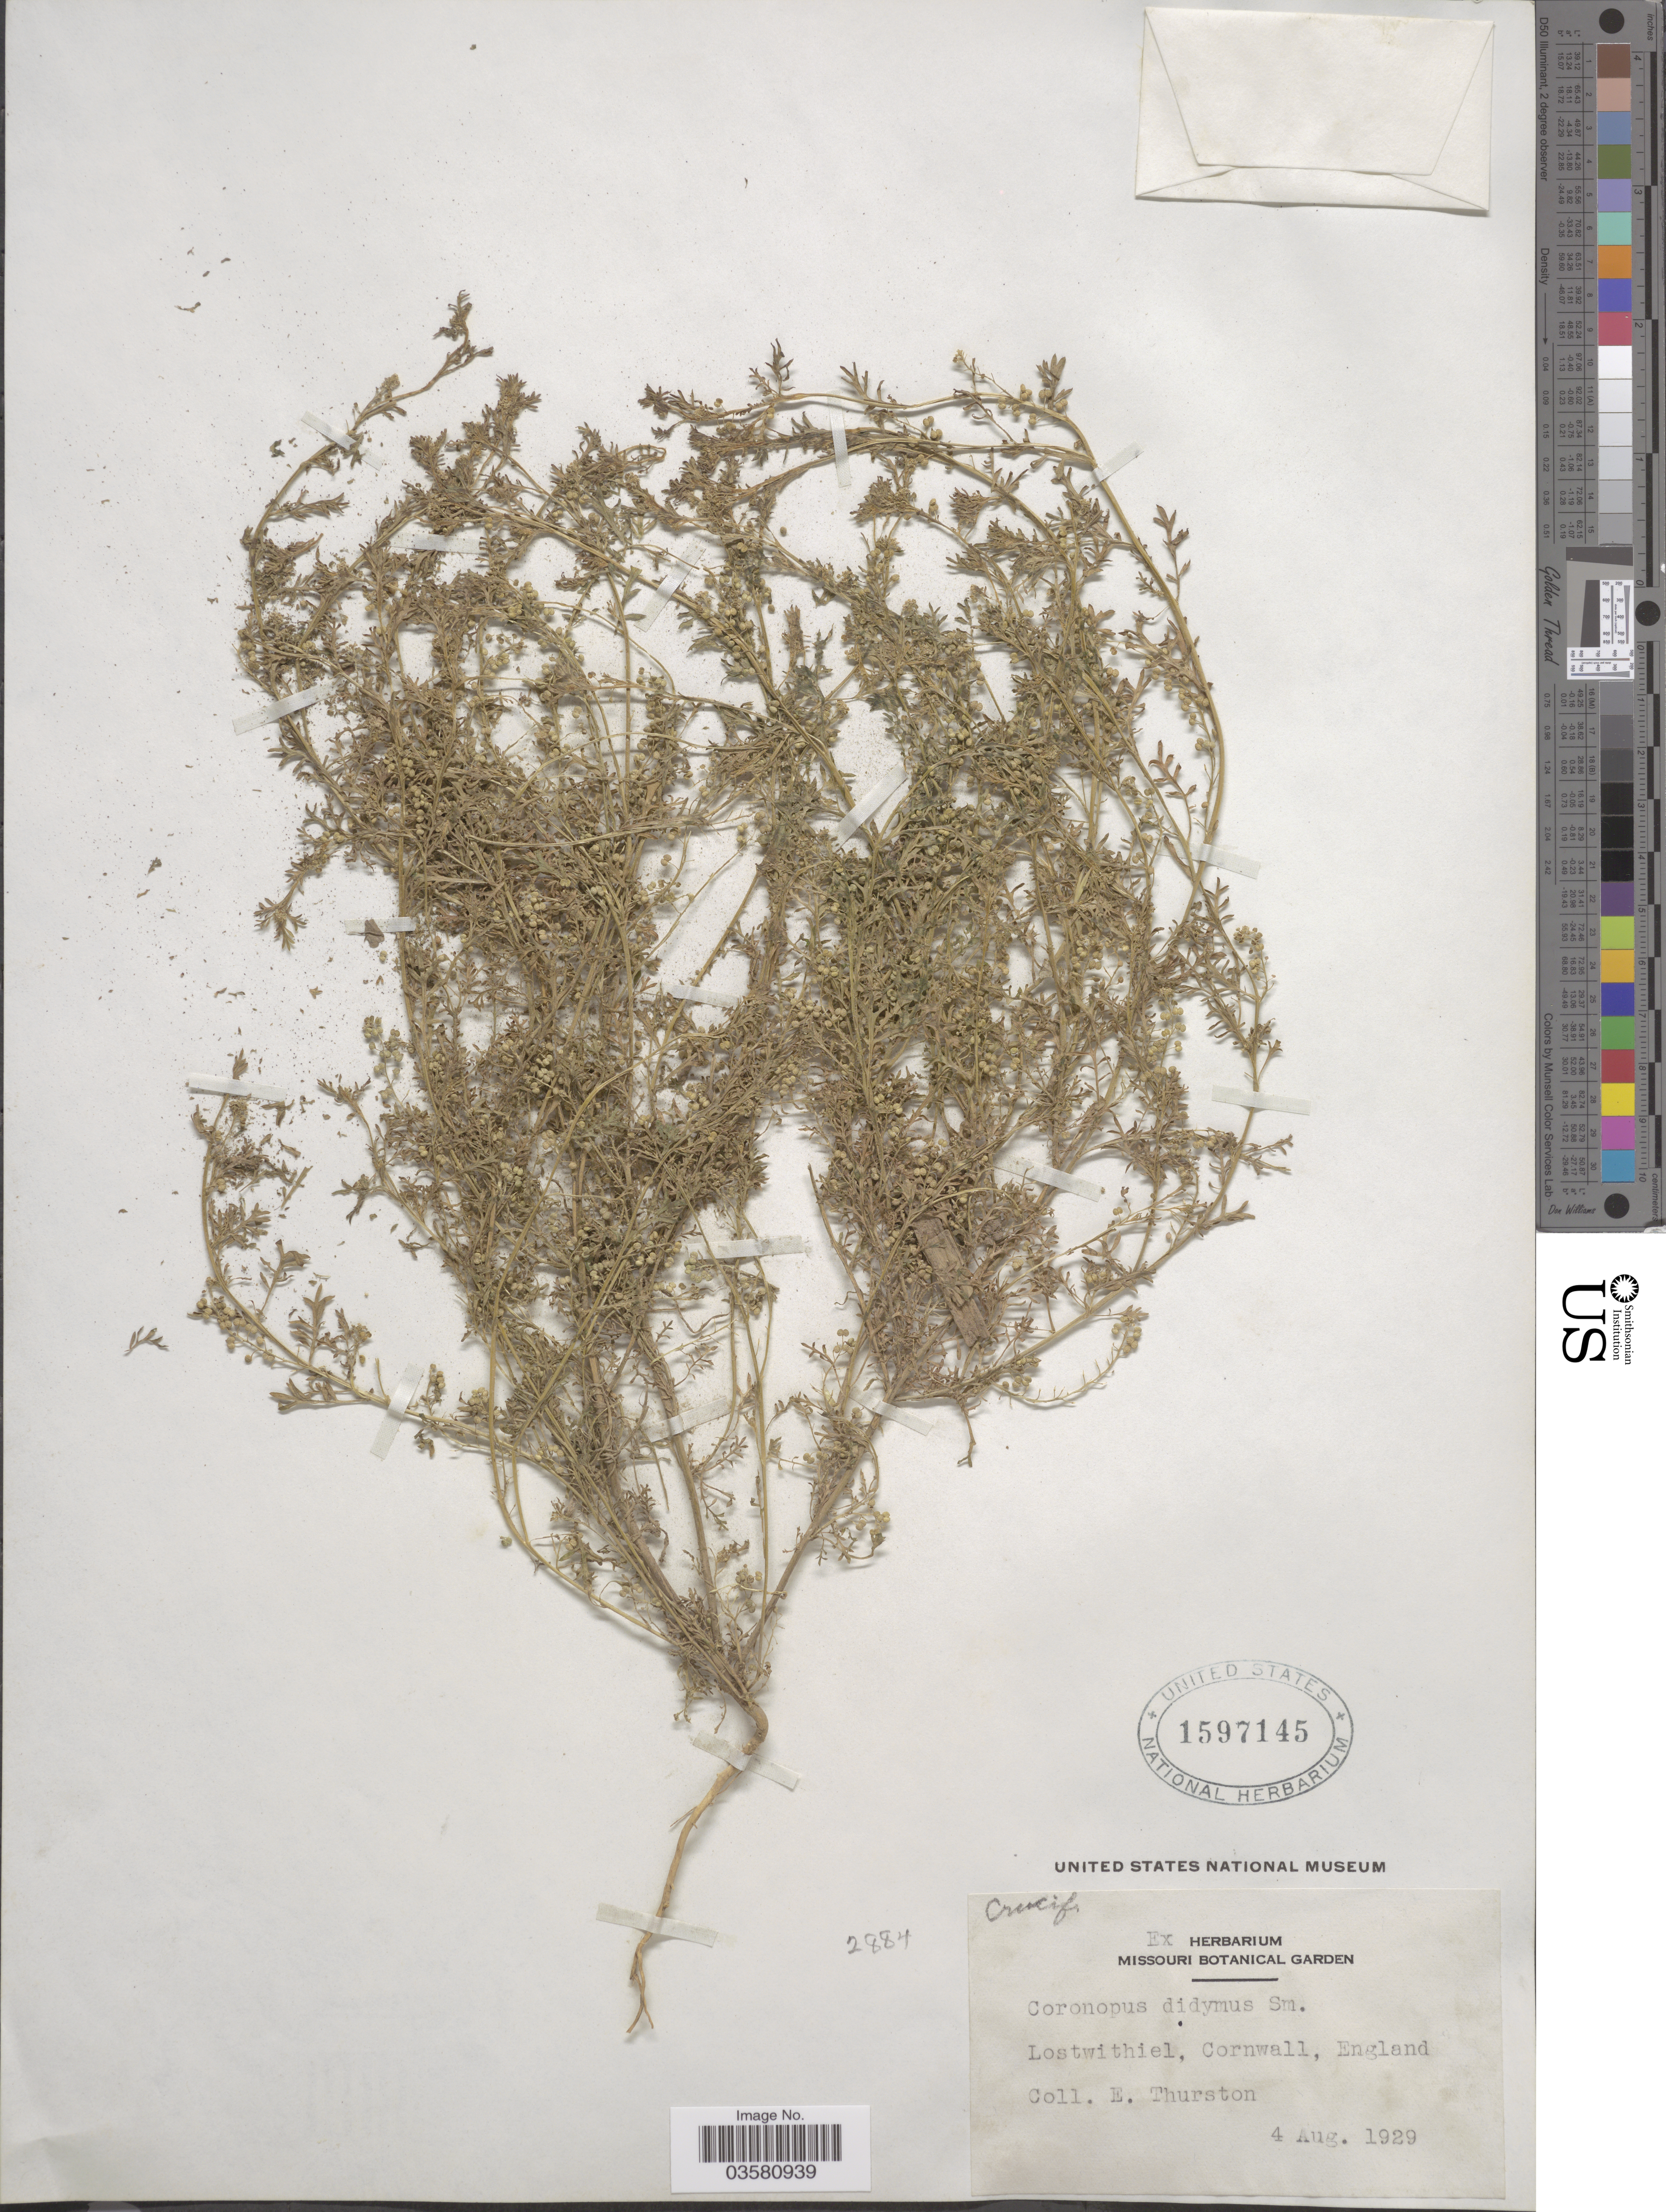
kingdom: Plantae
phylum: Tracheophyta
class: Magnoliopsida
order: Brassicales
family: Brassicaceae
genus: Lepidium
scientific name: Lepidium didymum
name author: L.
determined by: Strong, M. T., (US), Smithsonian Institution - National Museum of Natural History (UNITED STATES)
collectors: E. Thurston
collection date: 1929-08-04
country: United Kingdom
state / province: England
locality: Lostwithiel, Cornwall.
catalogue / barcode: US 1597145